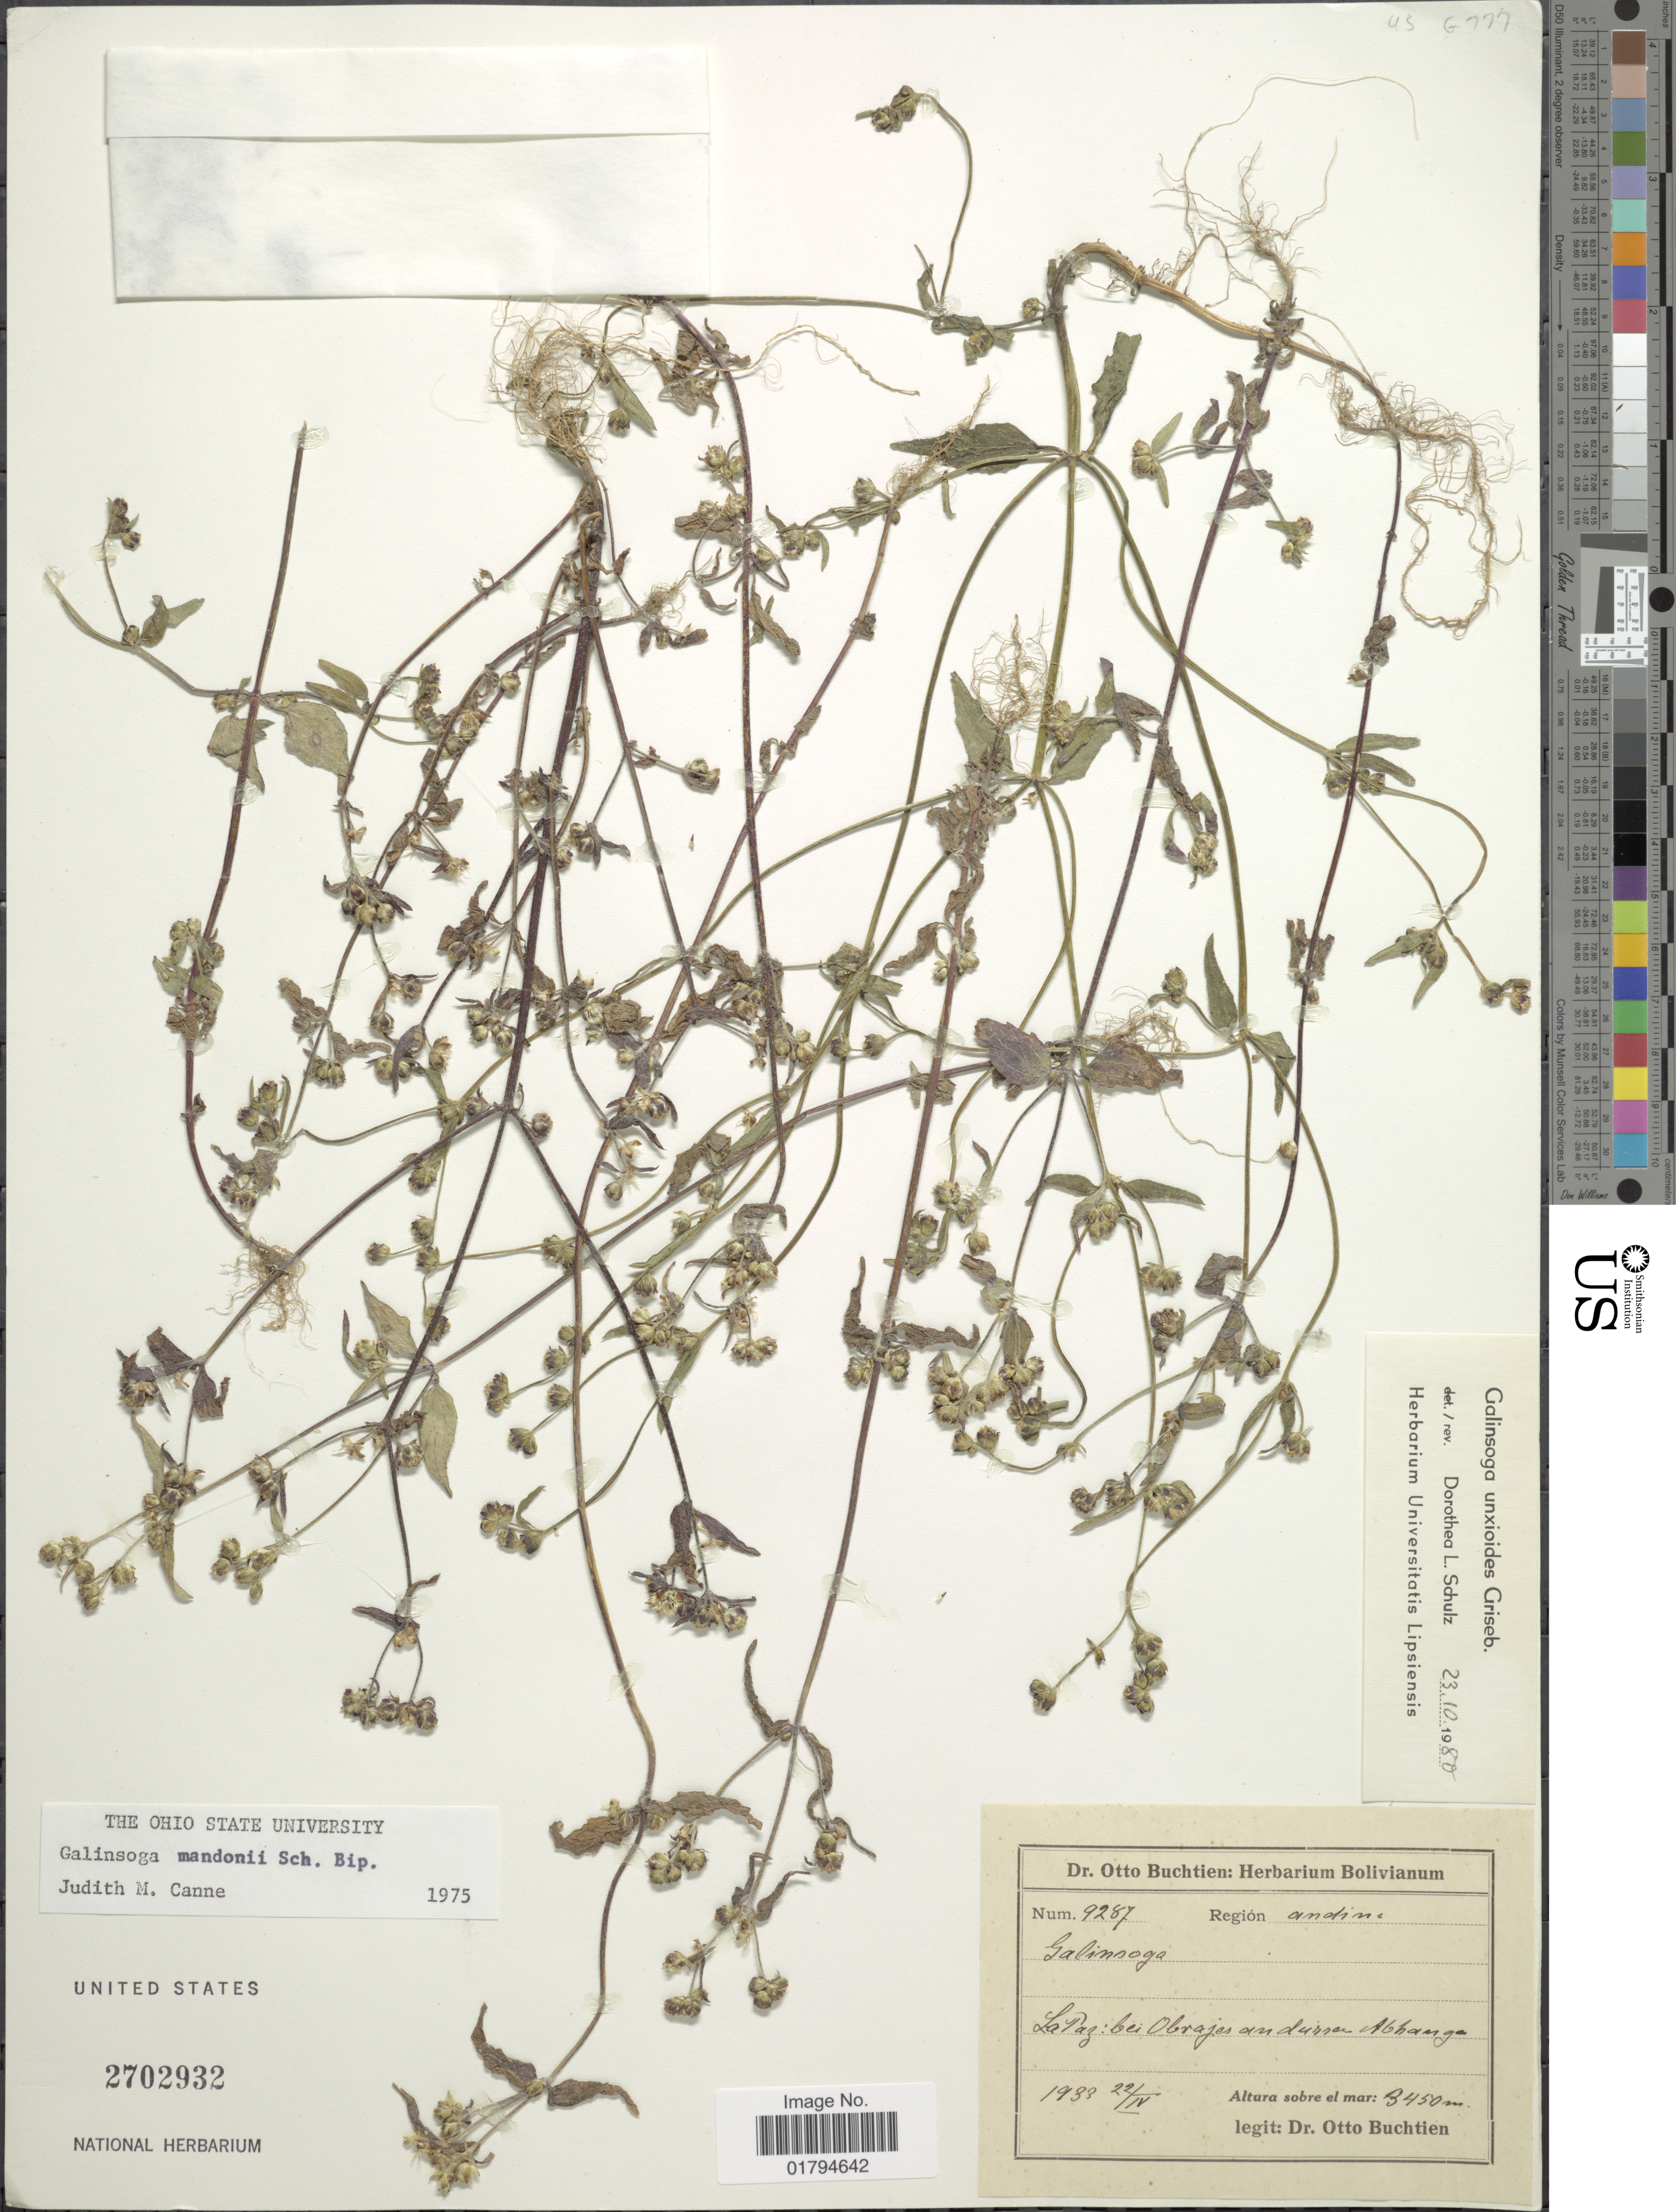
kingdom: Plantae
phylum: Tracheophyta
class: Magnoliopsida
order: Asterales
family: Asteraceae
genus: Galinsoga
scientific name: Galinsoga unxioides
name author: Griseb.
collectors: O. Buchtien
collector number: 9287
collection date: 1933-04-22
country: Bolivia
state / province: La Paz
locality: Region Andine, bei Obrajes an dussen Abhanga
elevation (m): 3450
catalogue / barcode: US 2702932